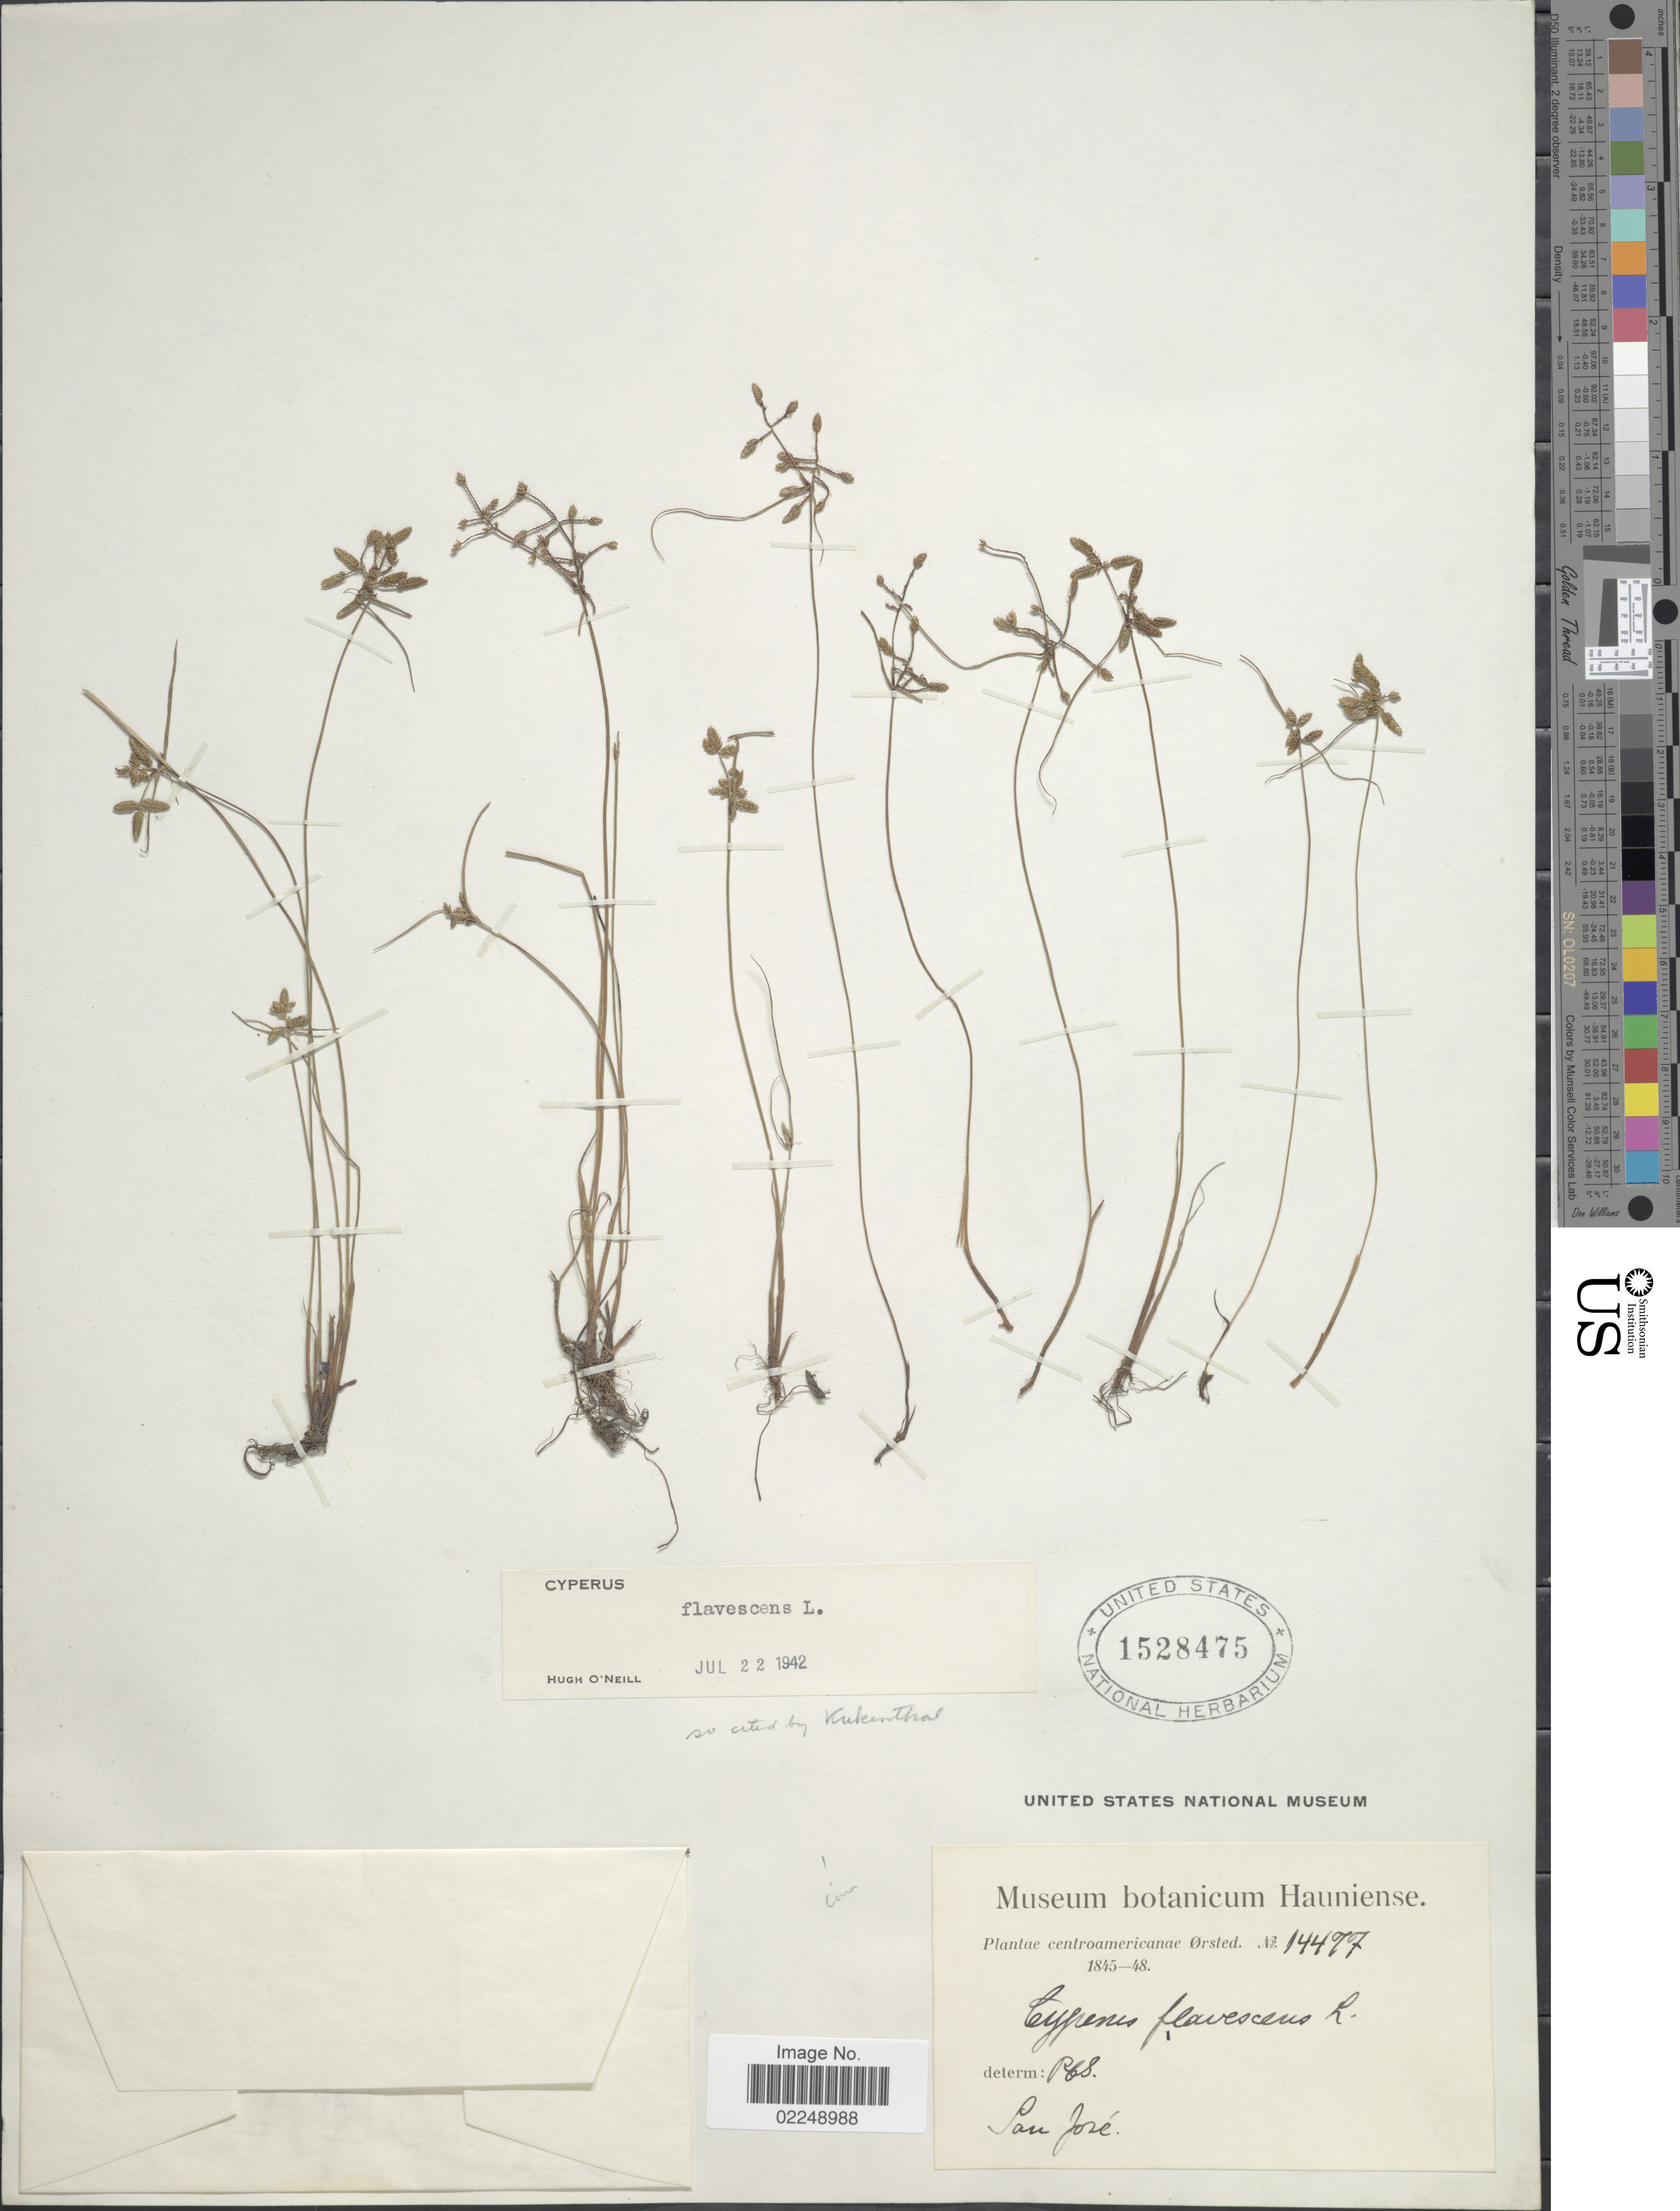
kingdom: Plantae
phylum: Tracheophyta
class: Liliopsida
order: Poales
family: Cyperaceae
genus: Cyperus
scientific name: Cyperus flavescens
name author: L.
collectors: Ørsted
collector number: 14477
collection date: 1845/1848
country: Costa Rica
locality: San Jose, centroamericanae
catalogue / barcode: US 1528475